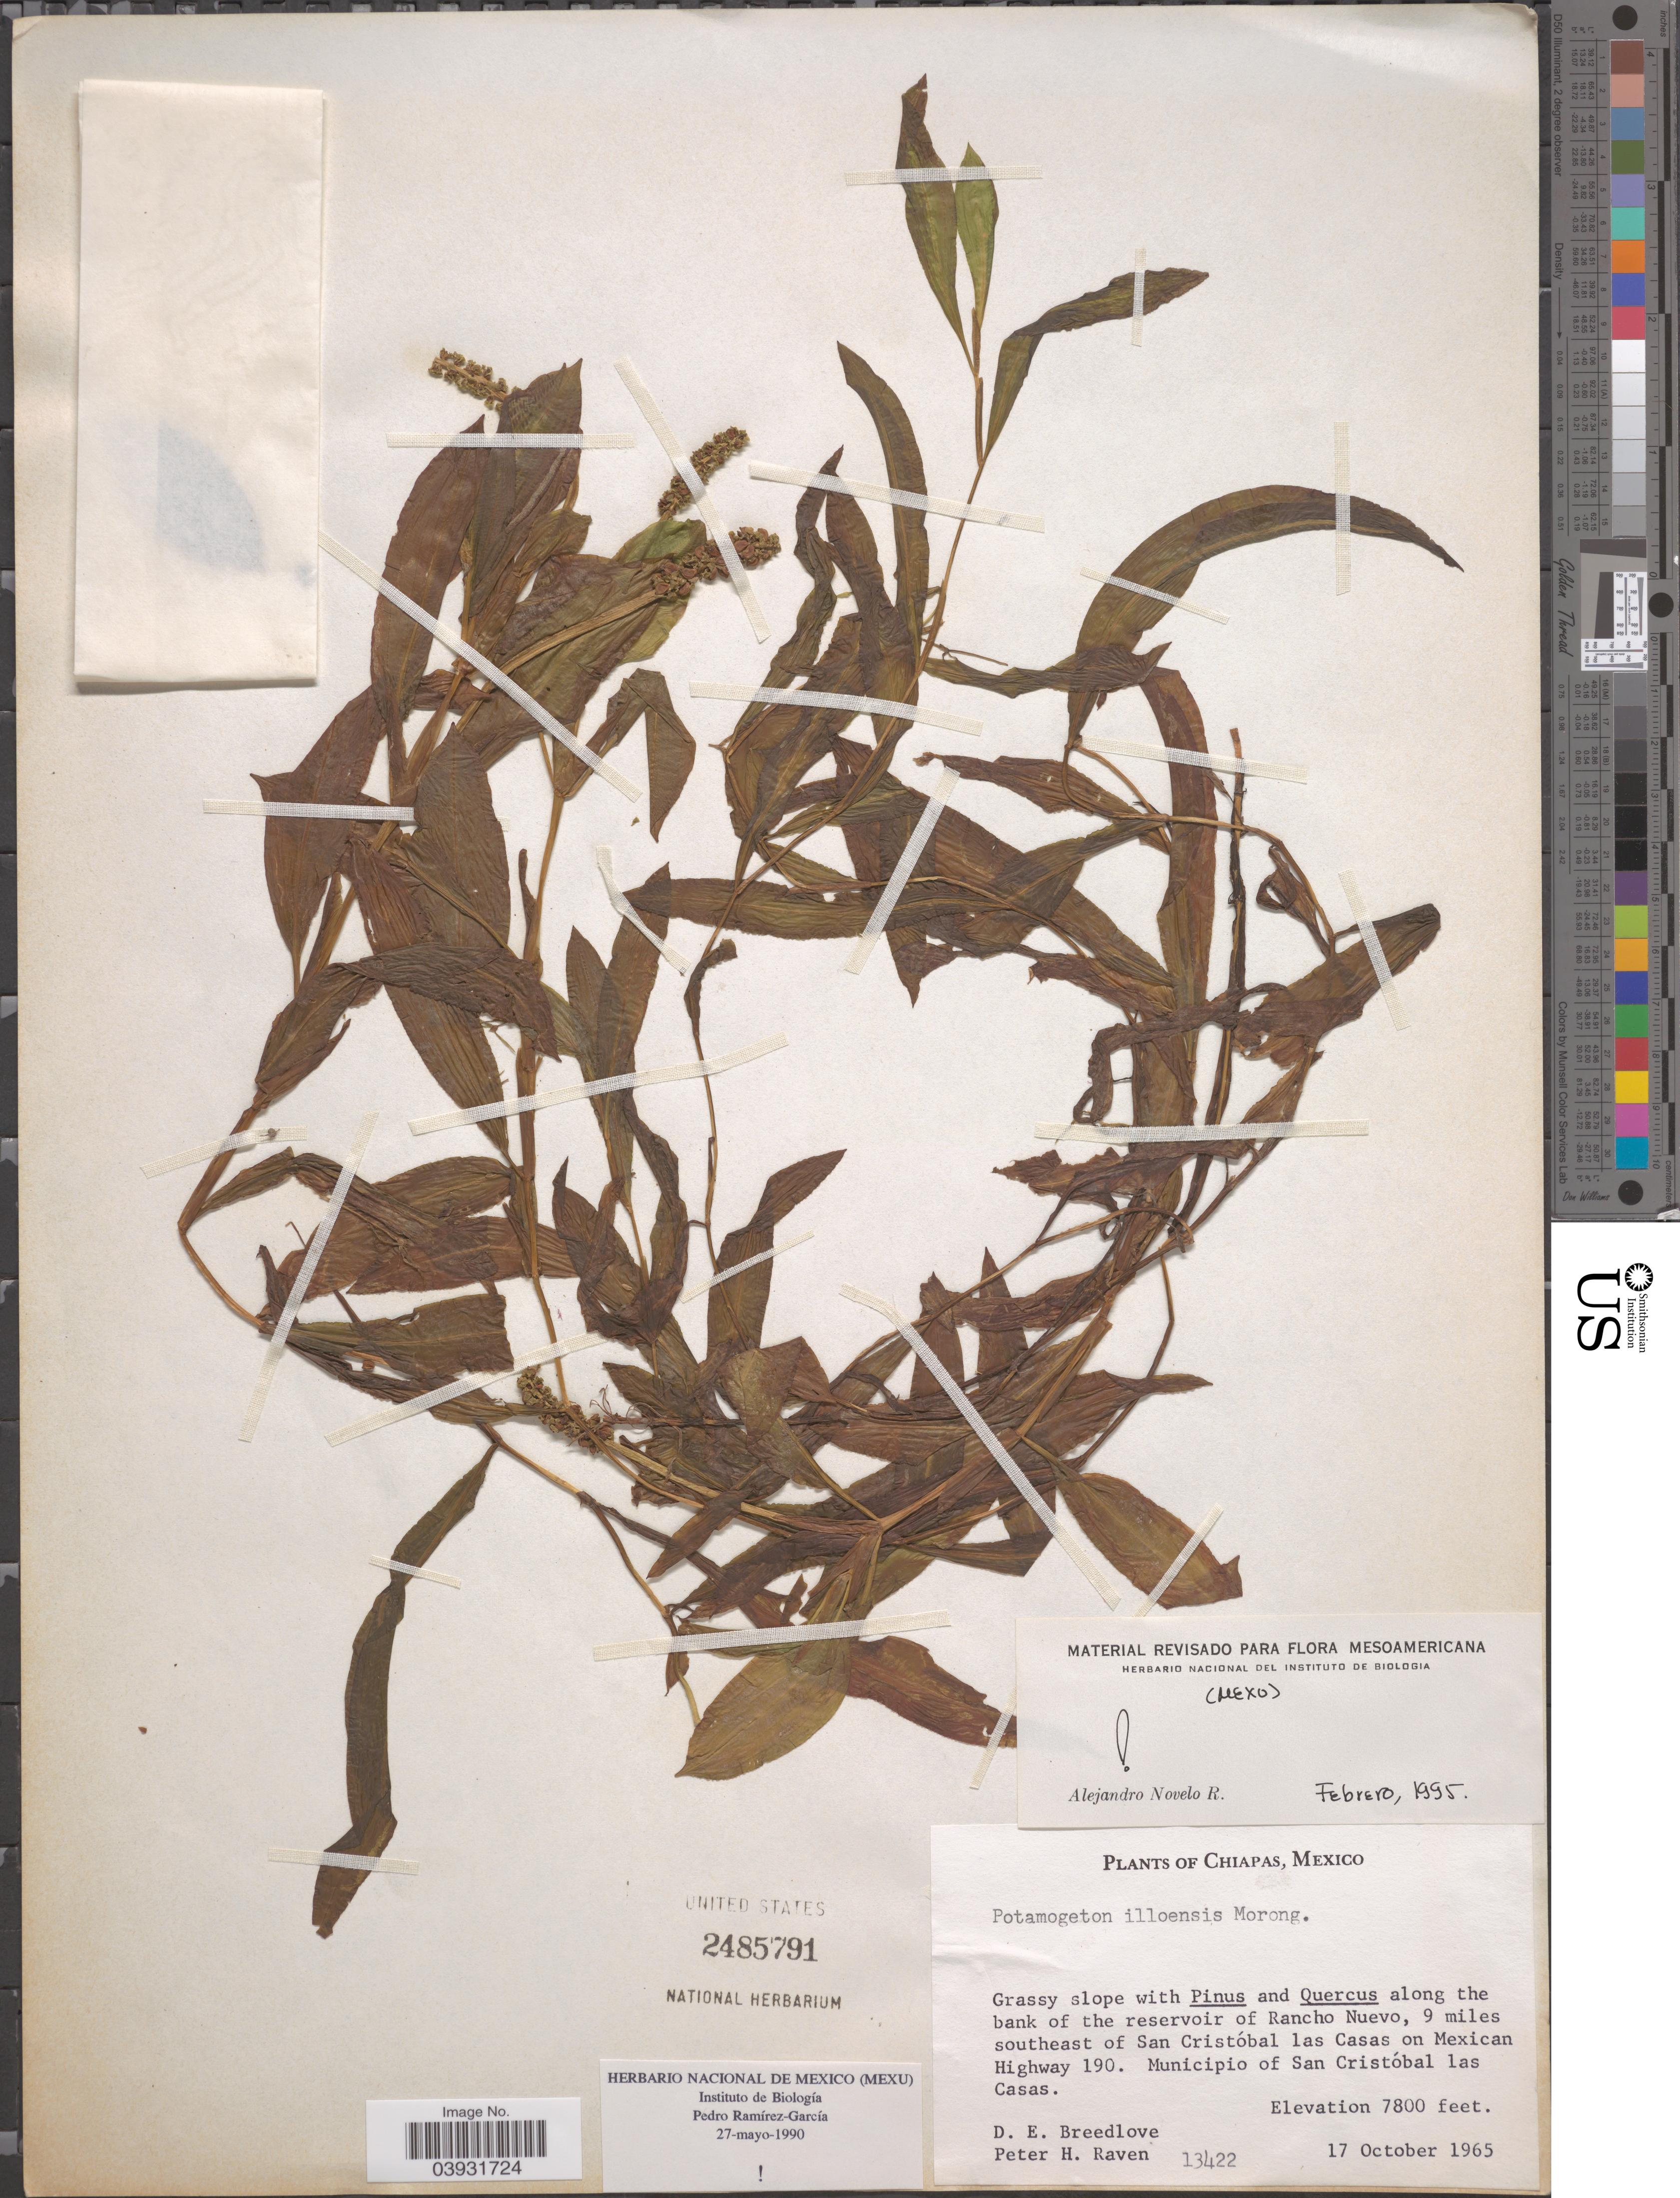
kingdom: Plantae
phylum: Tracheophyta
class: Liliopsida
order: Alismatales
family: Potamogetonaceae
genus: Potamogeton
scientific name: Potamogeton illinoensis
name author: Morong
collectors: D. E. Breedlove & P. Raven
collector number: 13422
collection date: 1965-10-17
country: Mexico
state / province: Chiapas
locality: Along the bank of the reservoir of Rancho Nuevo, 9 miles southeast of San Cristóbal las Casas on Mexican Highway 190. Municipio of San Cristóbal las Casas.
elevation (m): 2377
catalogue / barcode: US 2485791